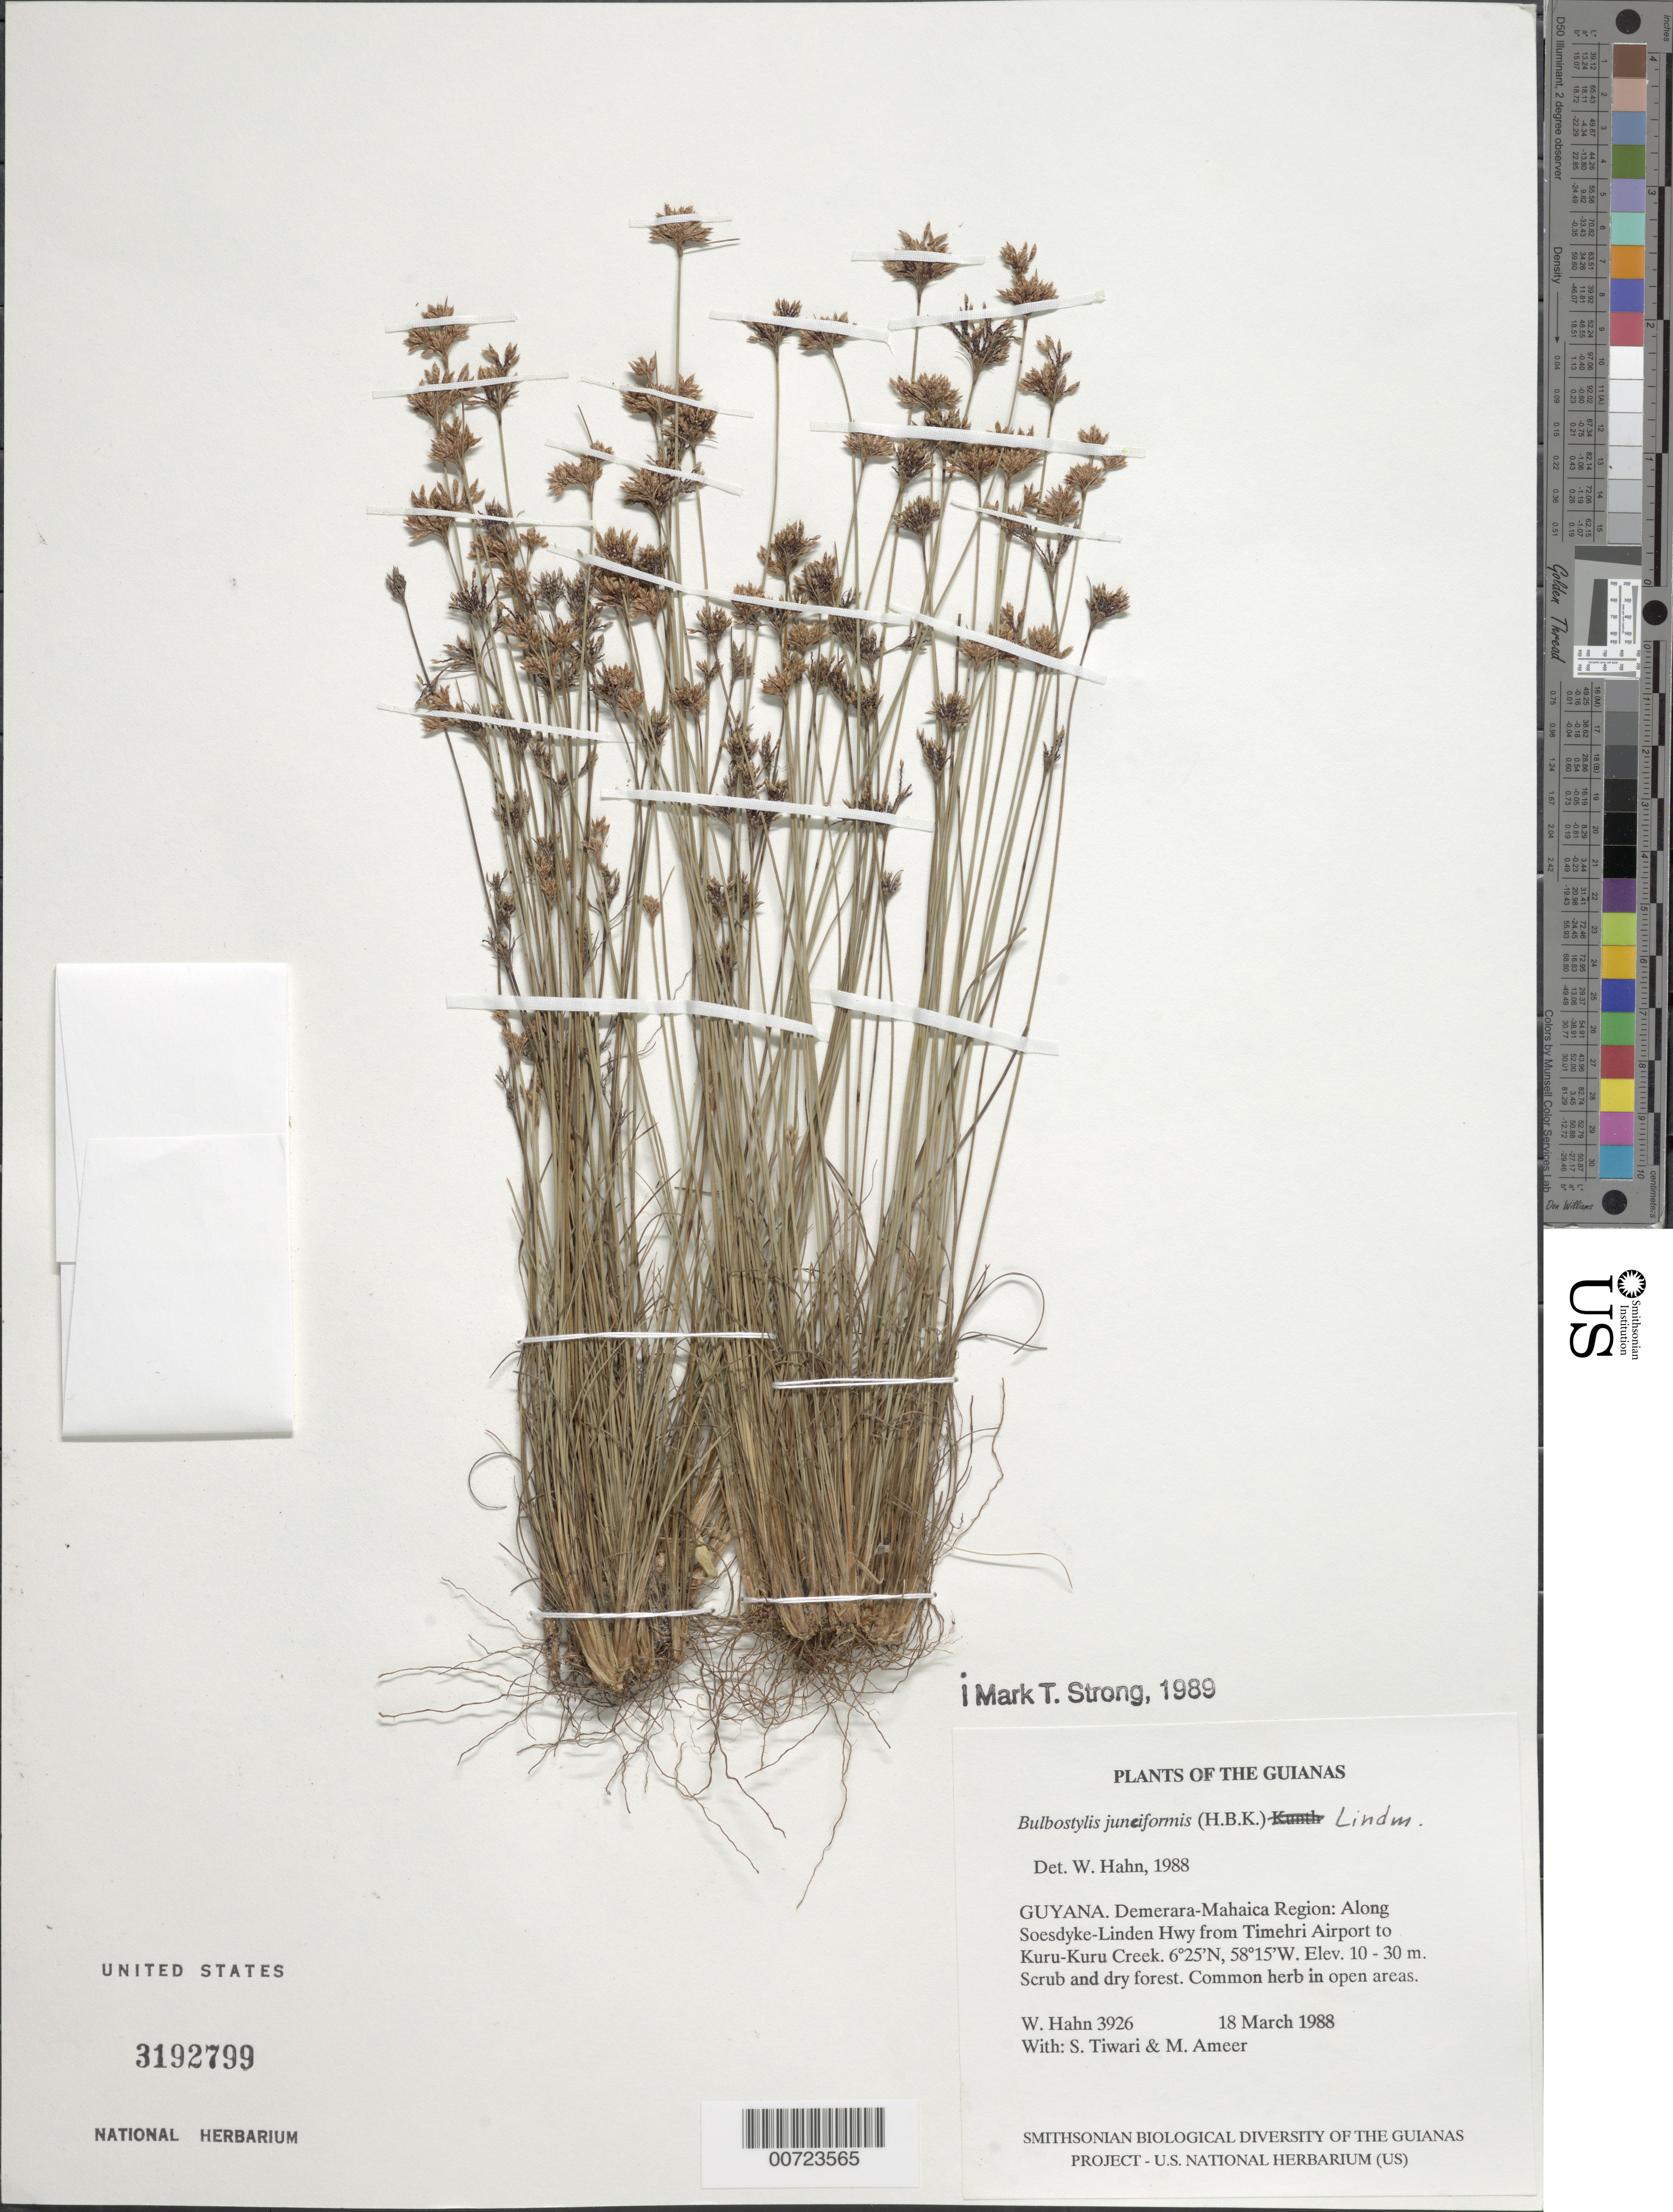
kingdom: Plantae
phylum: Tracheophyta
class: Liliopsida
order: Poales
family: Cyperaceae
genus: Bulbostylis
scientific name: Bulbostylis junciformis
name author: (Kunth) C.B. Clarke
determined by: Hahn, William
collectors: W. Hahn, S. Tiwari & M. Ameer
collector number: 3926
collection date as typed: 18 March 1988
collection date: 1988-03-18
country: Guyana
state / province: Demerara-Mahaica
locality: Along Soesdyke-Linden Hwy from Timehri Airport to Kuru-Kuru Creek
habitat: Scrub and dry forest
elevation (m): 10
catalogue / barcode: US 3192799